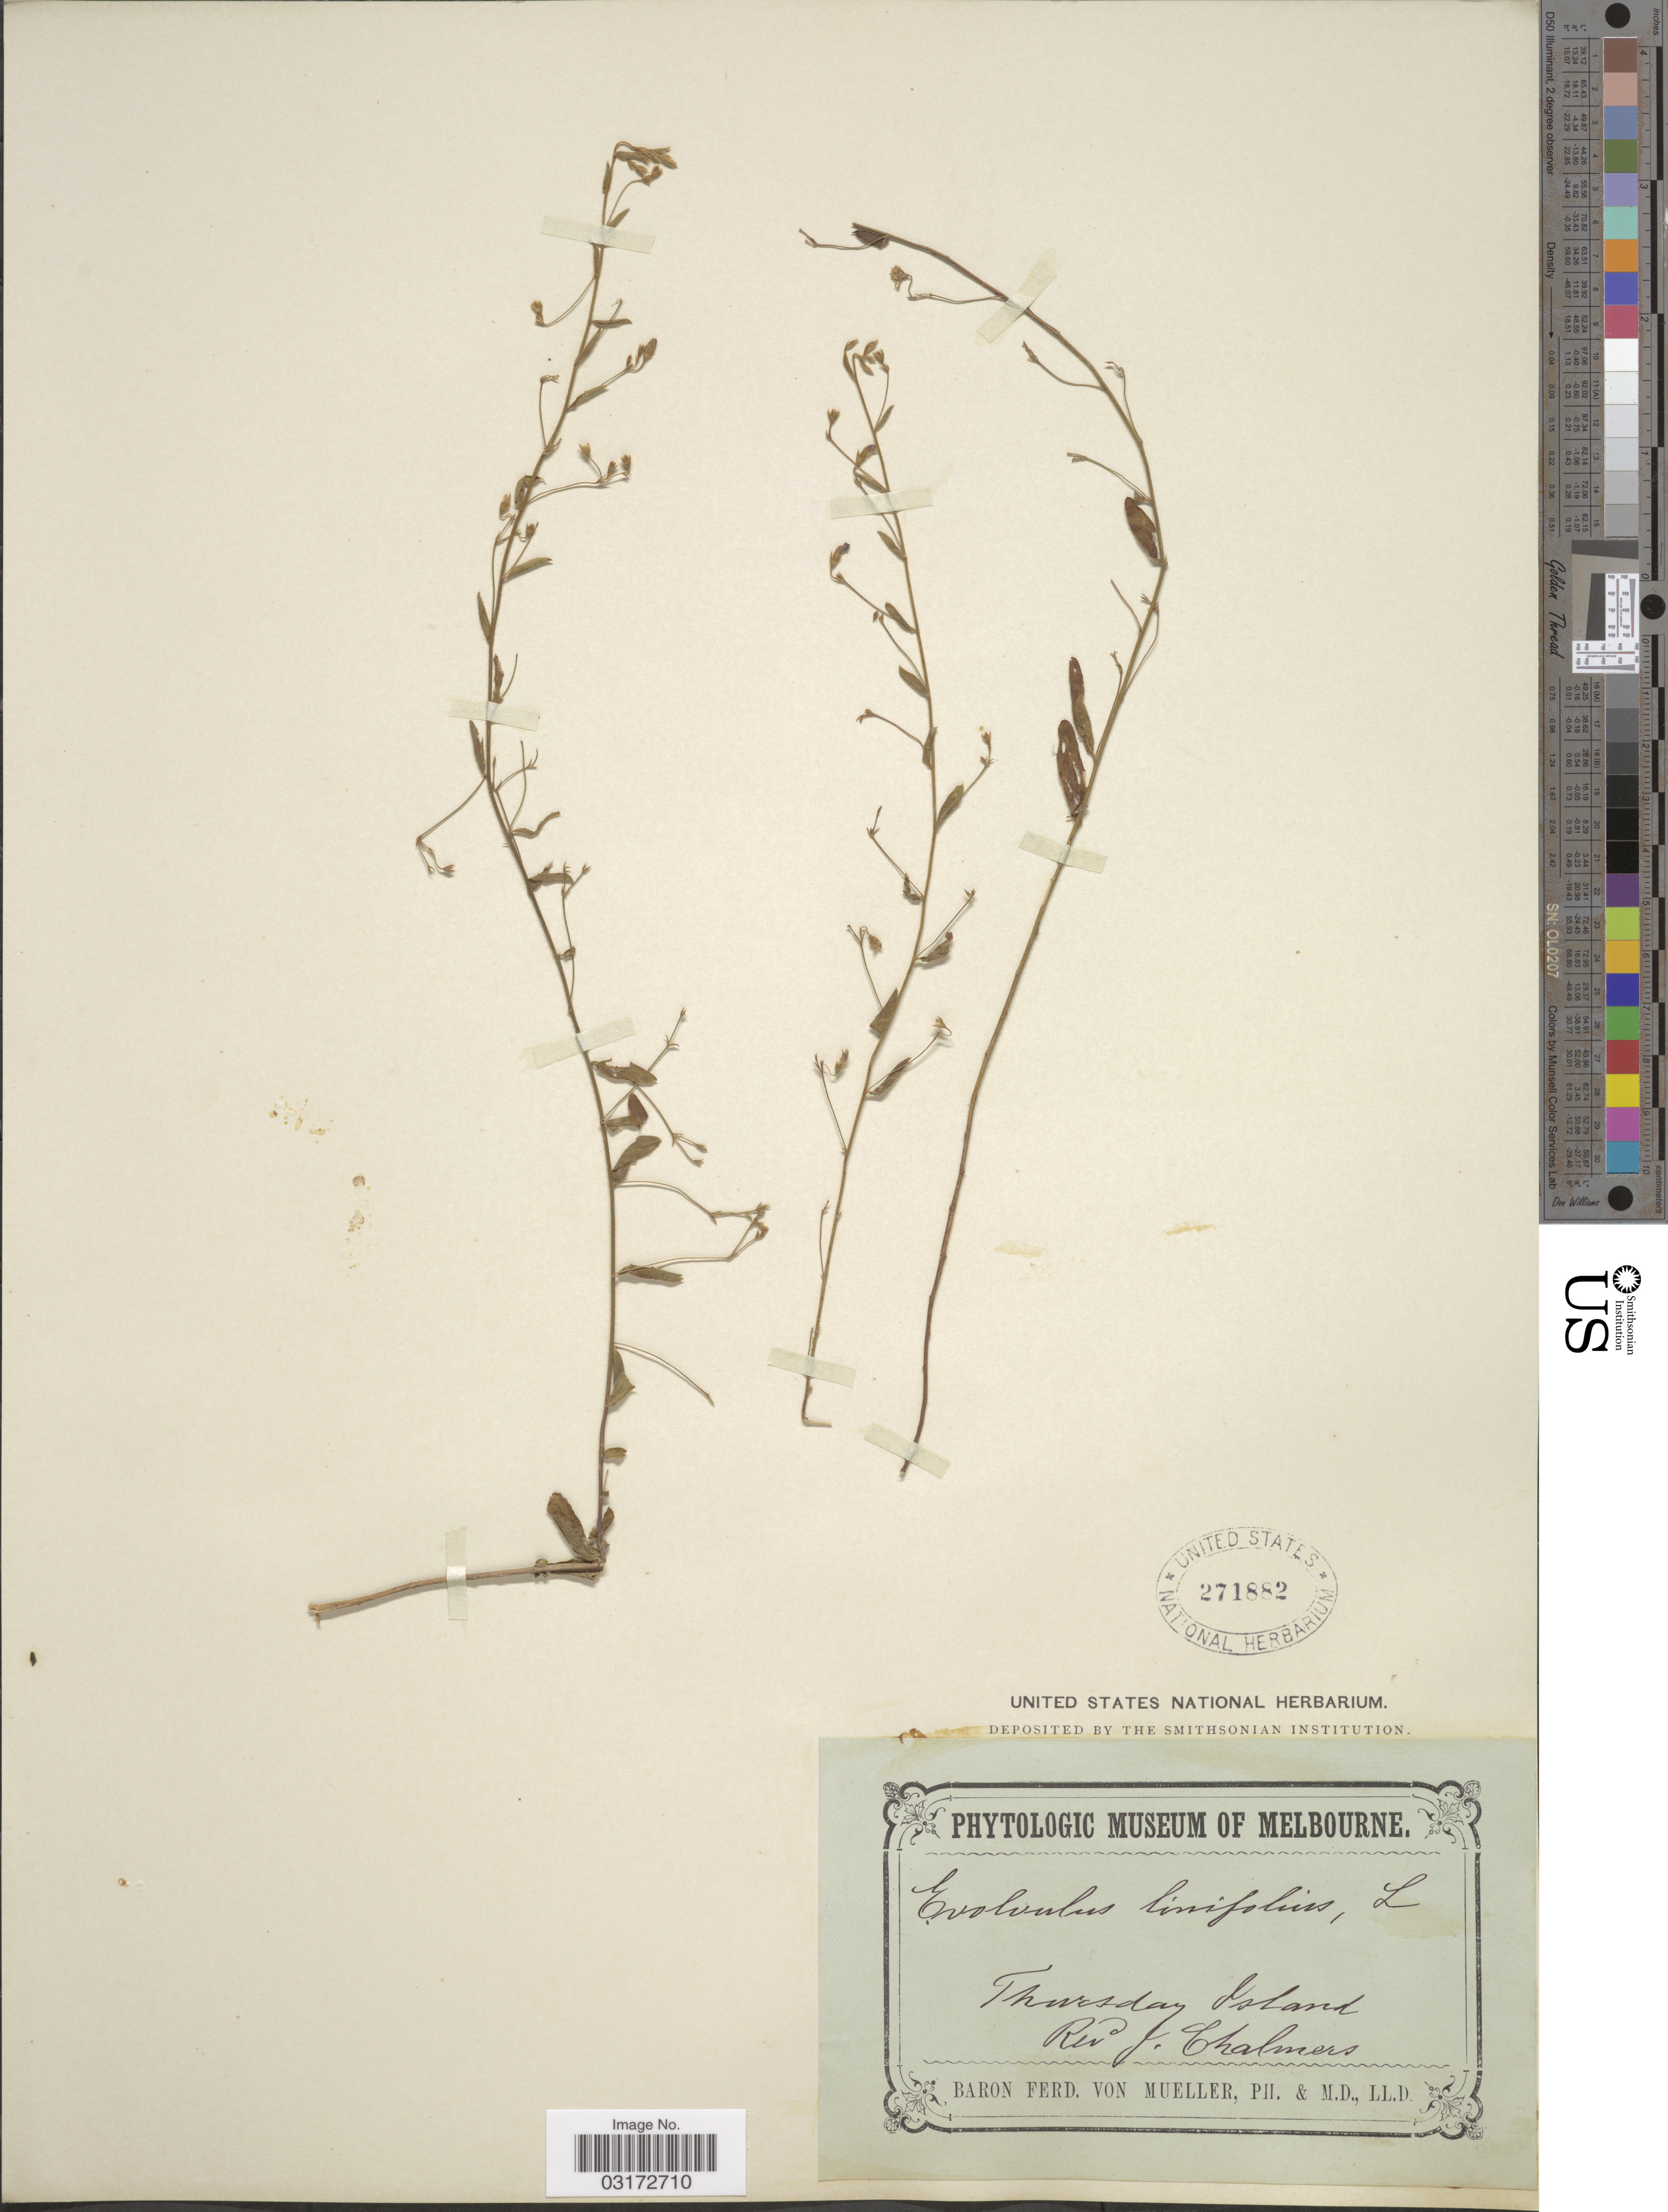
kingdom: Plantae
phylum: Tracheophyta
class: Magnoliopsida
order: Solanales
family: Convolvulaceae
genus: Evolvulus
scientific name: Evolvulus linifolius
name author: L.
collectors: J. Chalmers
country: Australia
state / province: Queensland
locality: Thursday Island.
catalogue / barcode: US 271882